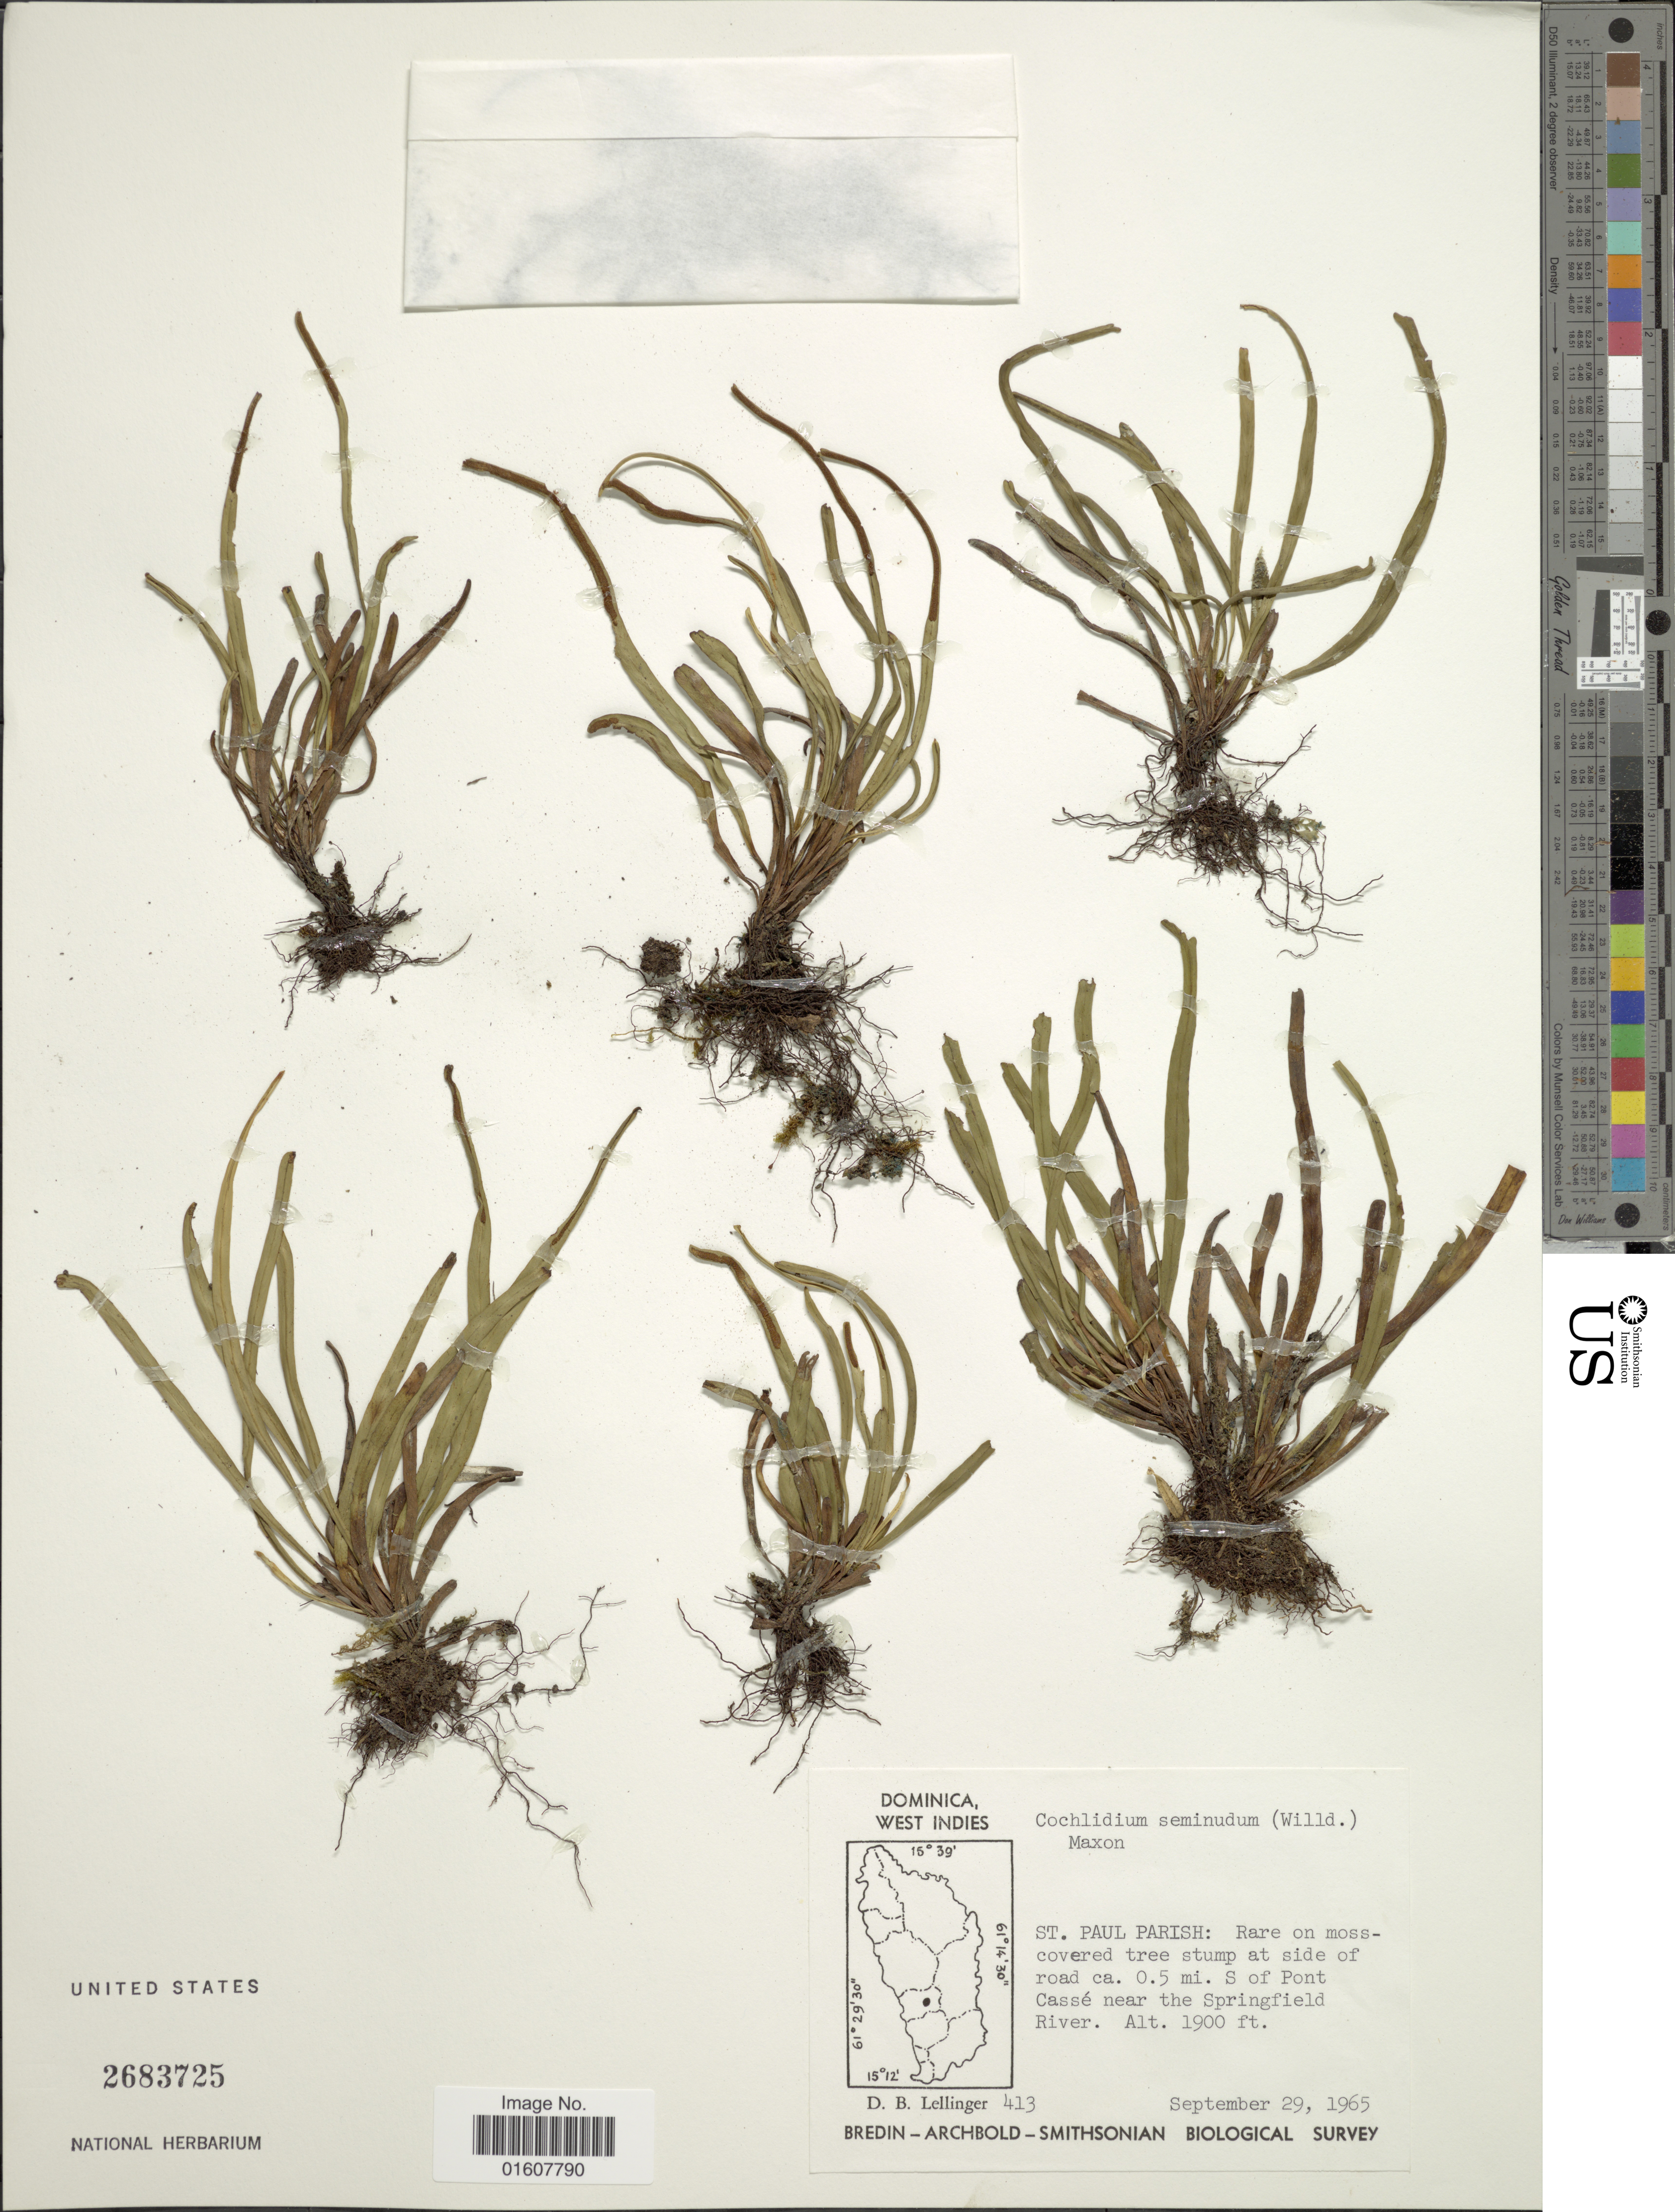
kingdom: Plantae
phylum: Tracheophyta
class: Polypodiopsida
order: Polypodiales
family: Polypodiaceae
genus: Cochlidium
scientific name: Cochlidium seminudum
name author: (Willd.) Maxon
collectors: D. B. Lellinger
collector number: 413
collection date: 1965-09-29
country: Dominica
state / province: St. Paul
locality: St. Paul Parish: rare on moss-covered tree stump at side of road ca. 0.5 mi. S of Pont Cassé near the Springfielfd River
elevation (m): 579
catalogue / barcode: US 2683725